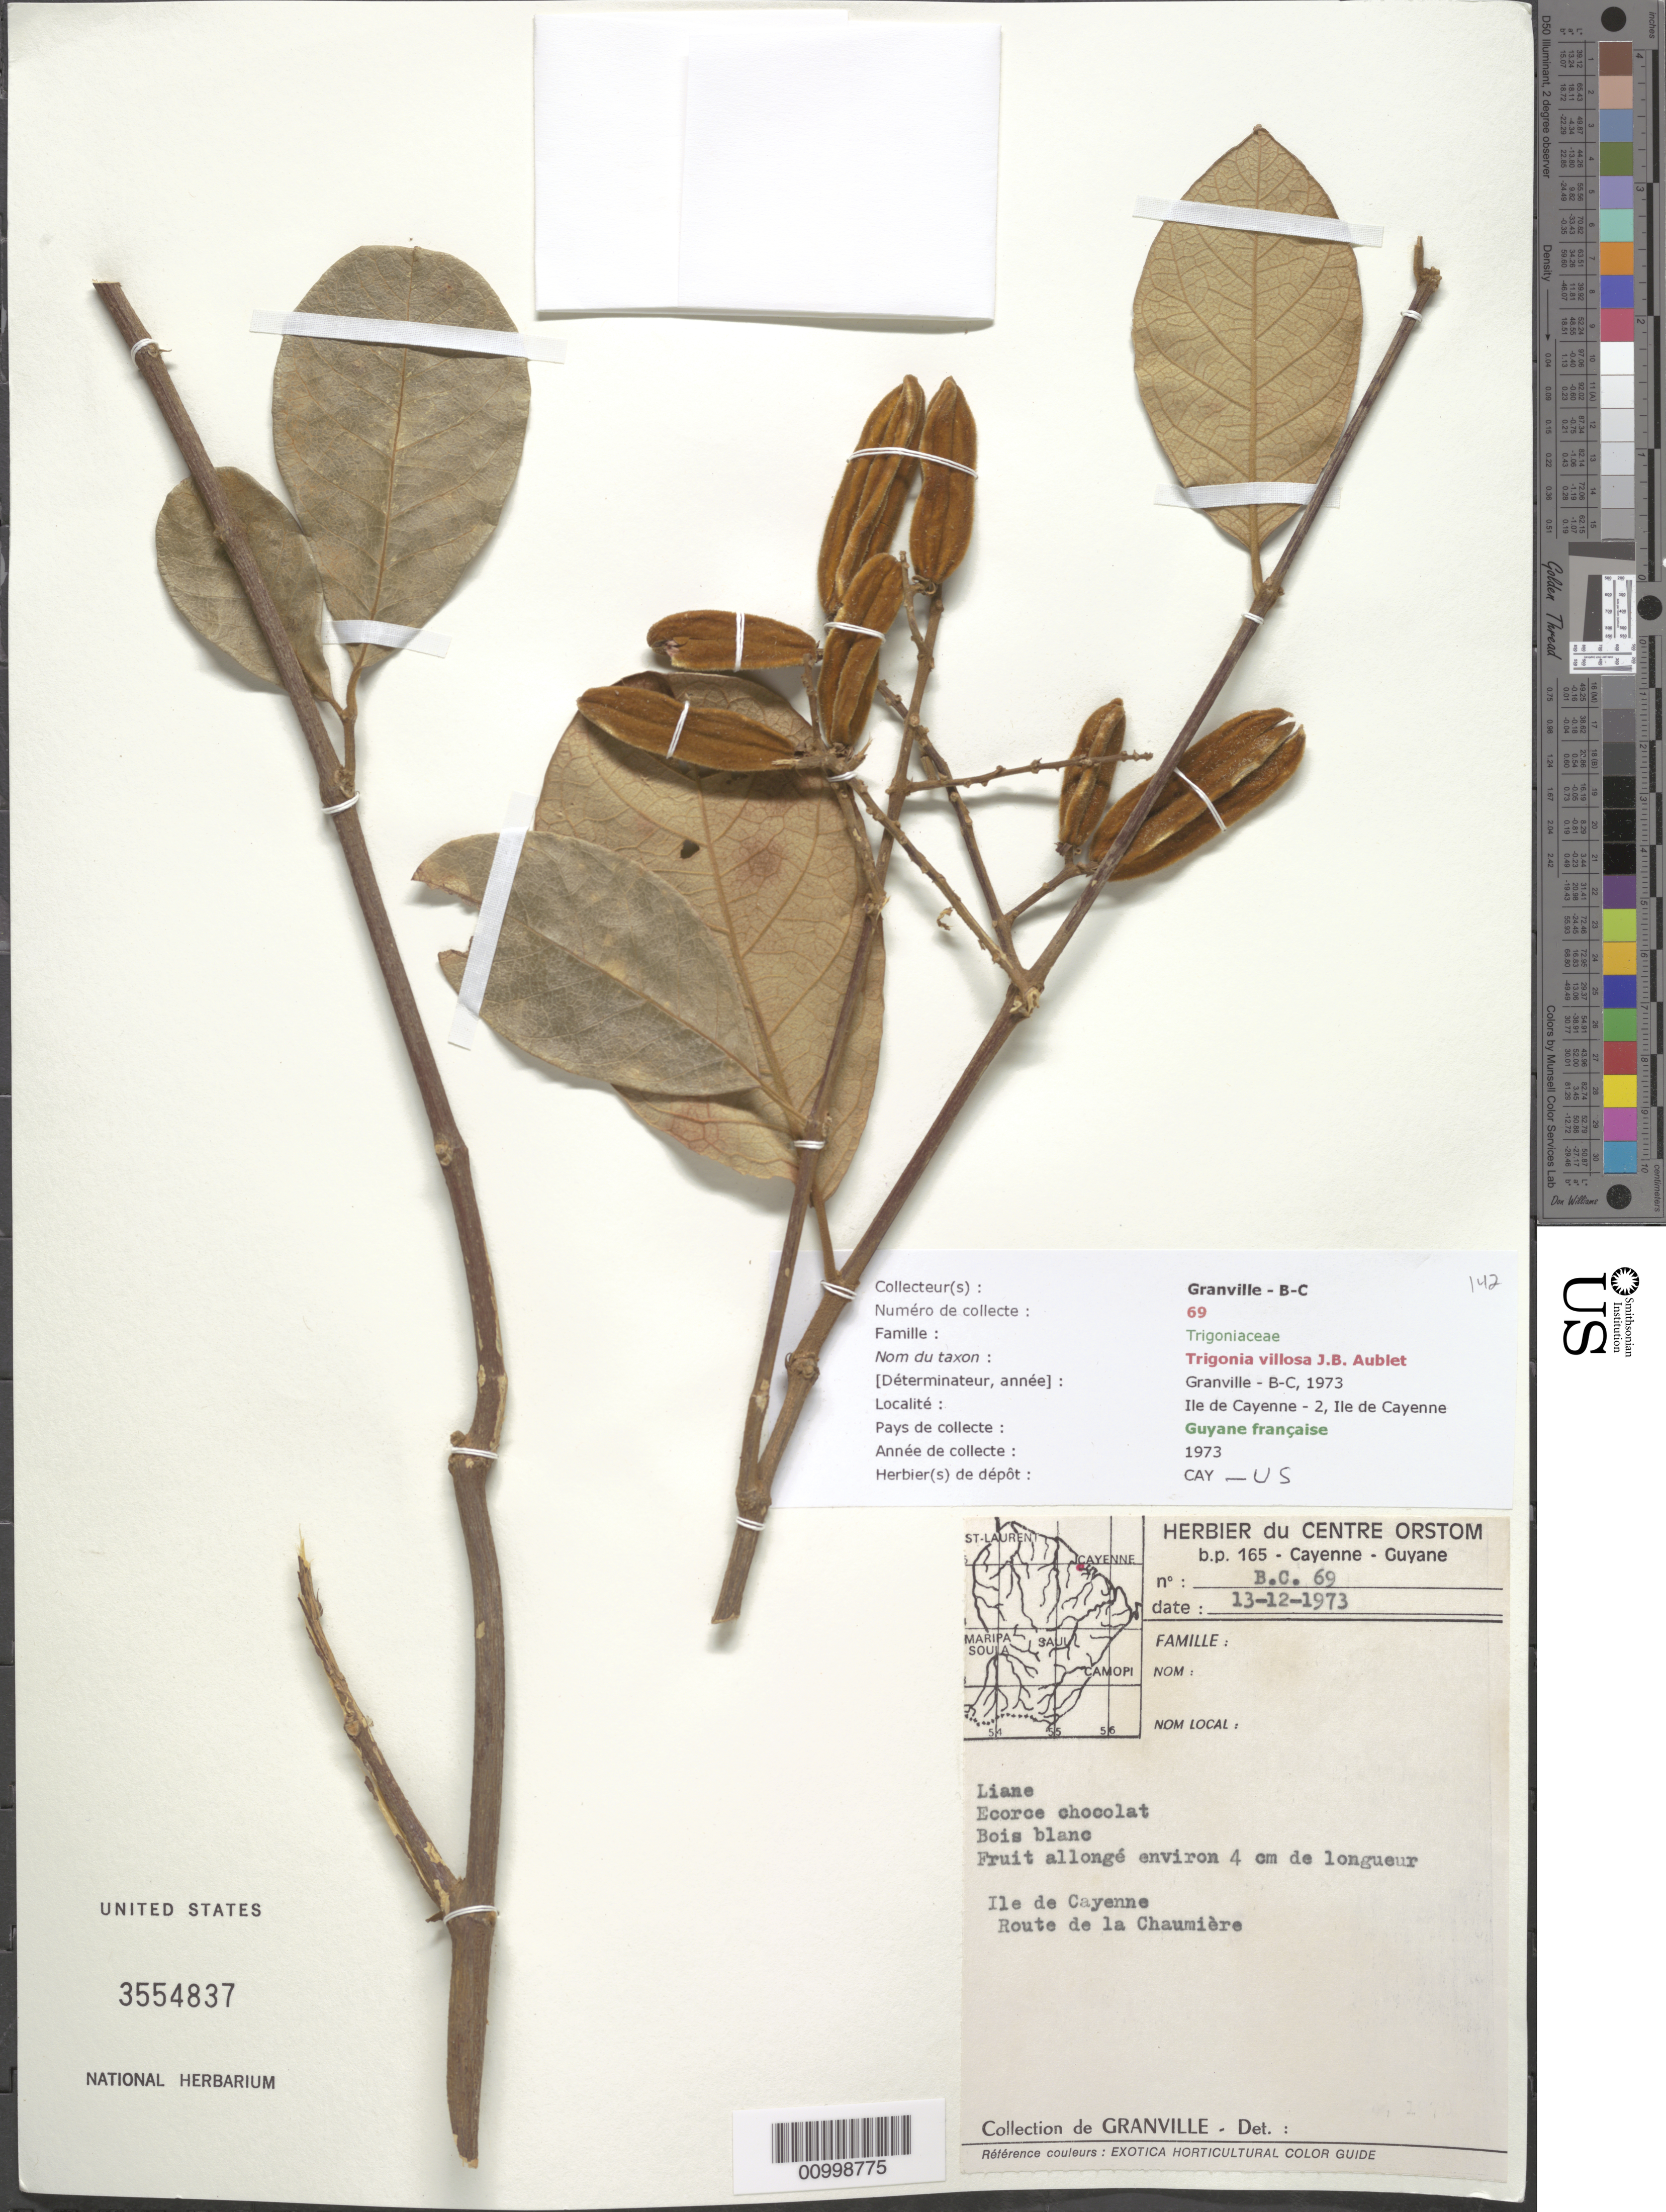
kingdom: Plantae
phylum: Tracheophyta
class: Magnoliopsida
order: Malpighiales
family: Trigoniaceae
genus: Trigonia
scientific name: Trigonia villosa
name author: Aubl.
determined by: Granville, B. C.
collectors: B. Granville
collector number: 69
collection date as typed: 13-Dec-73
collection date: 1973-12-13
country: French Guiana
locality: Ile de Cayenne, Route de la Chaumiere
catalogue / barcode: US 3554837